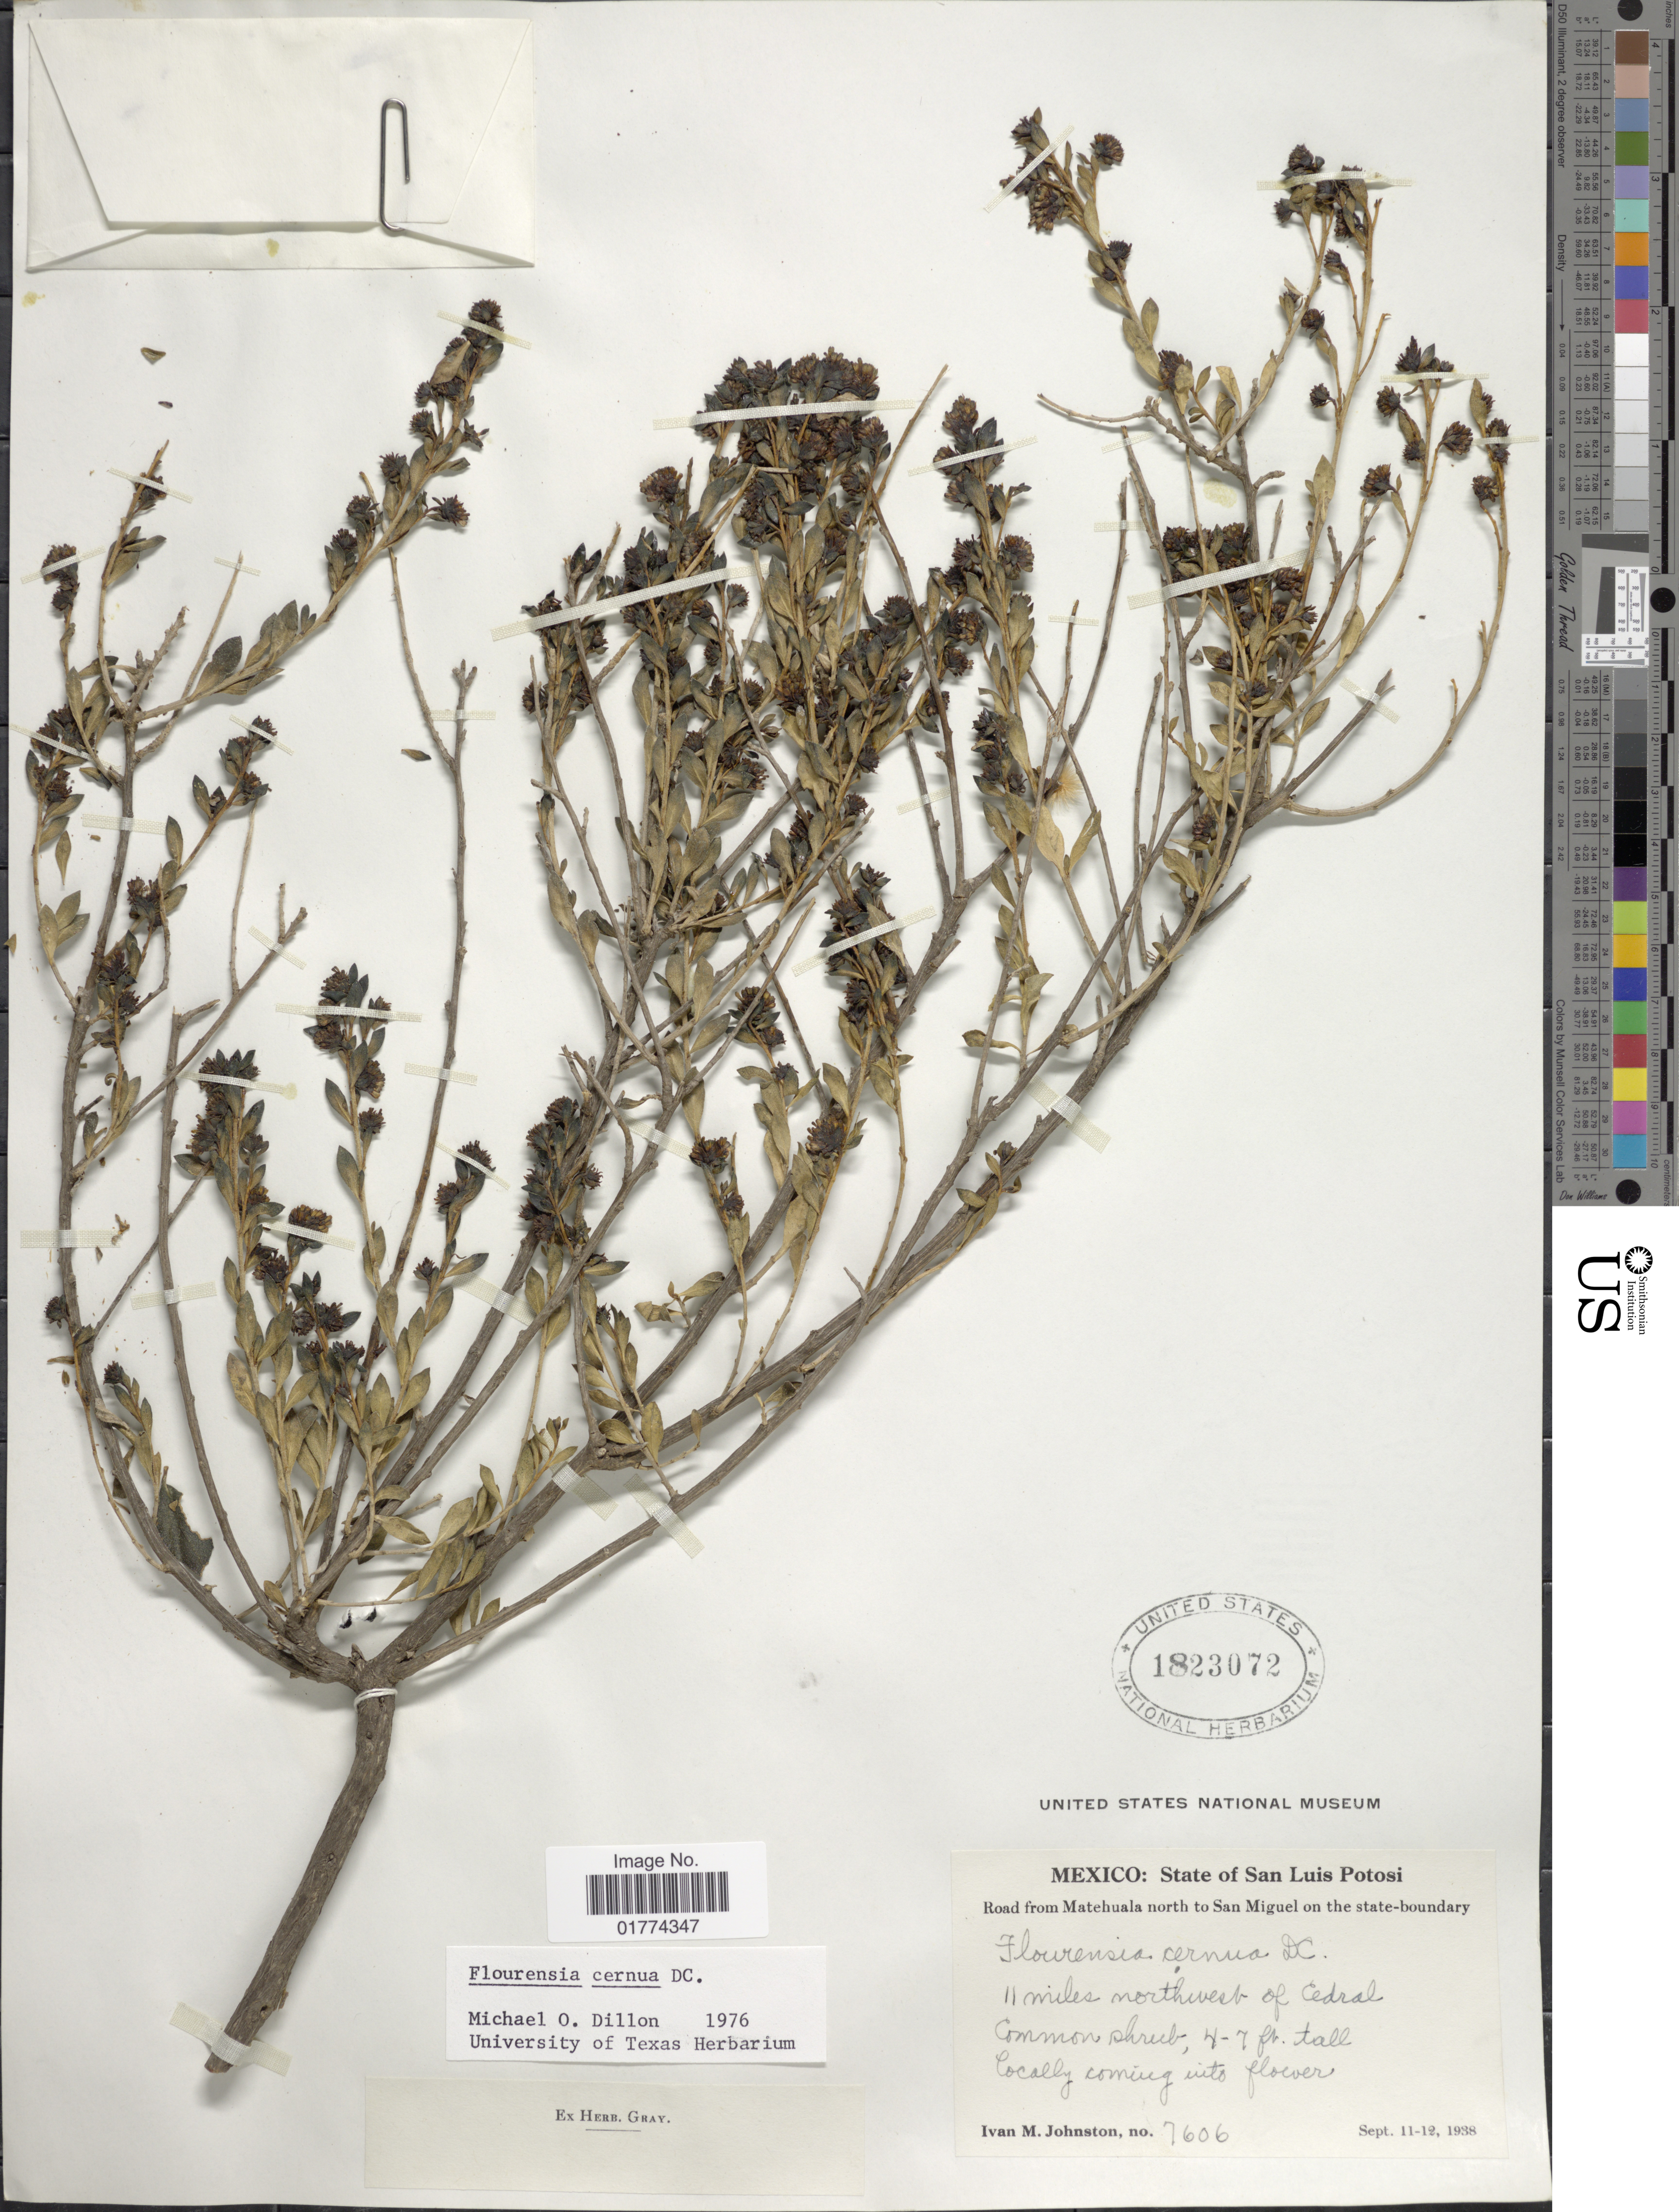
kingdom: Plantae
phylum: Tracheophyta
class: Magnoliopsida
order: Asterales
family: Asteraceae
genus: Flourensia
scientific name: Flourensia cernua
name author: DC.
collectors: I.M. Johnston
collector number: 7606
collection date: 1938-09-11/1938-09-12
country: Mexico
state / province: San Luis Potosí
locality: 11 miles morthwest of Cedral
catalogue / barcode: US 1823072